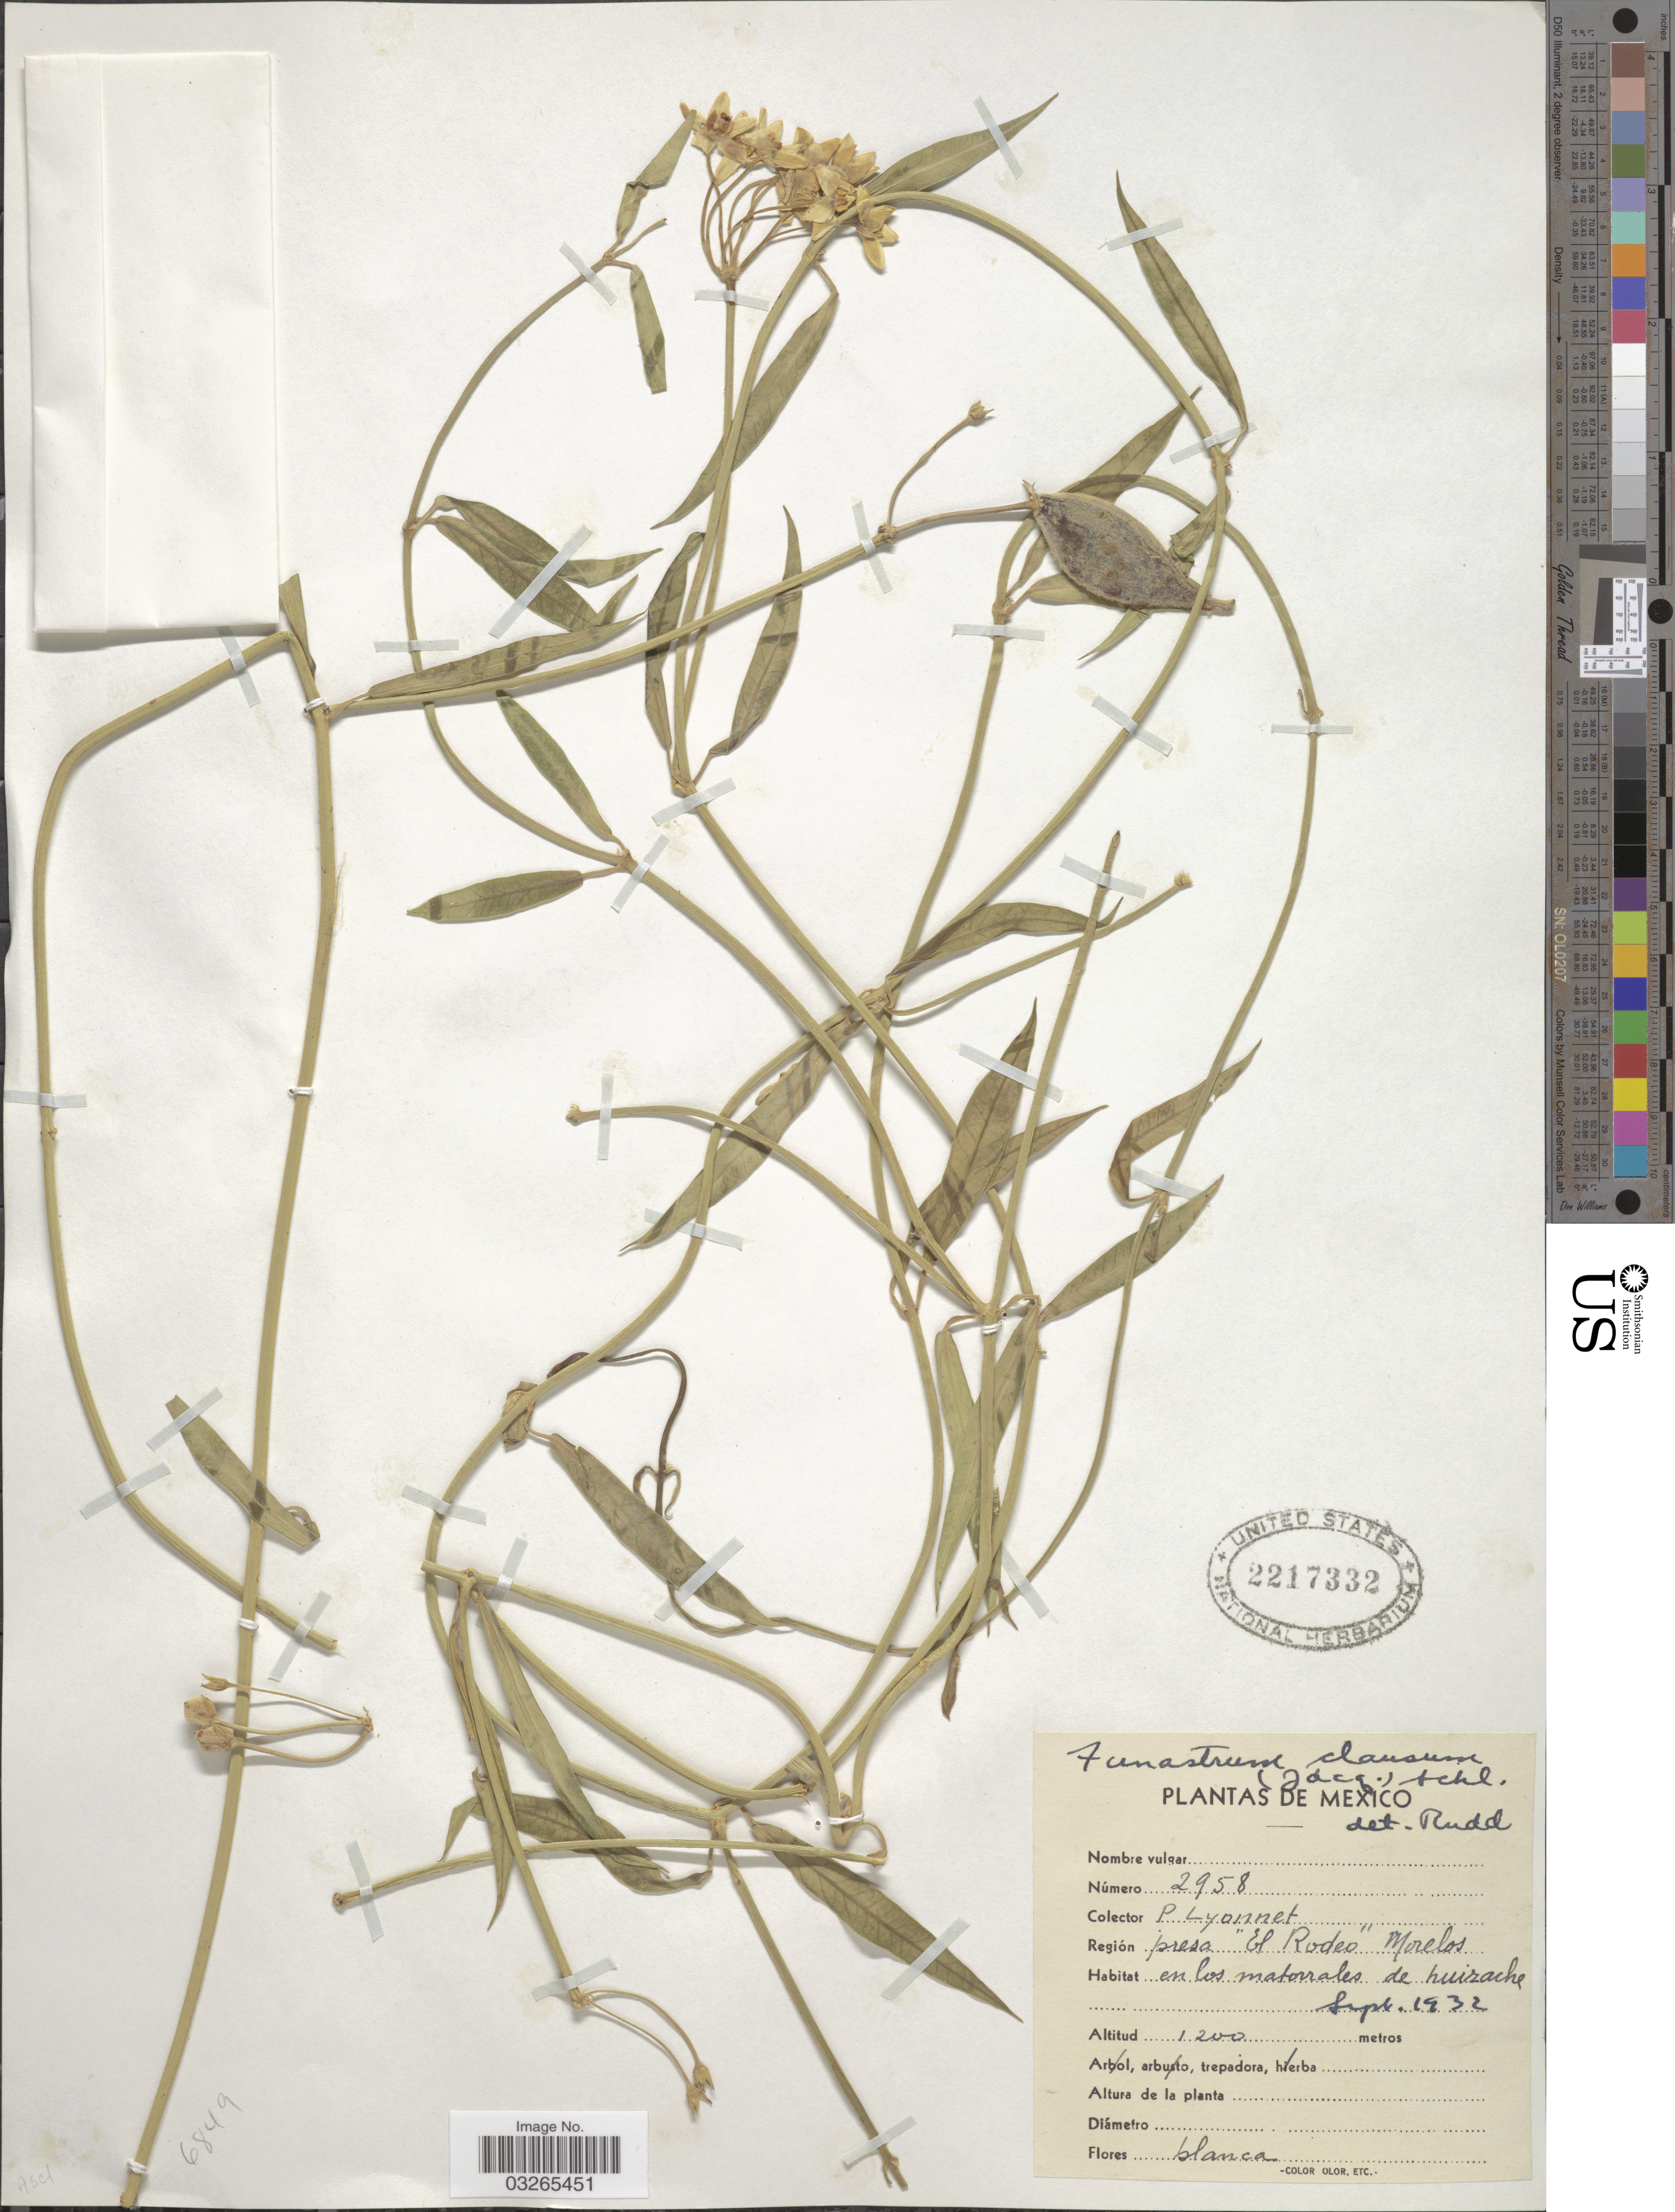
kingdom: Plantae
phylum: Tracheophyta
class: Magnoliopsida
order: Gentianales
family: Apocynaceae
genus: Sarcostemma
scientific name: Sarcostemma clausum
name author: (Jacq.) Schult.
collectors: P. Lyonnet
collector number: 2958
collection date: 1932-09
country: Mexico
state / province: Morelos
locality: Región presa "El Rodeo" Morelos.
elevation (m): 1200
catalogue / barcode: US 2217332